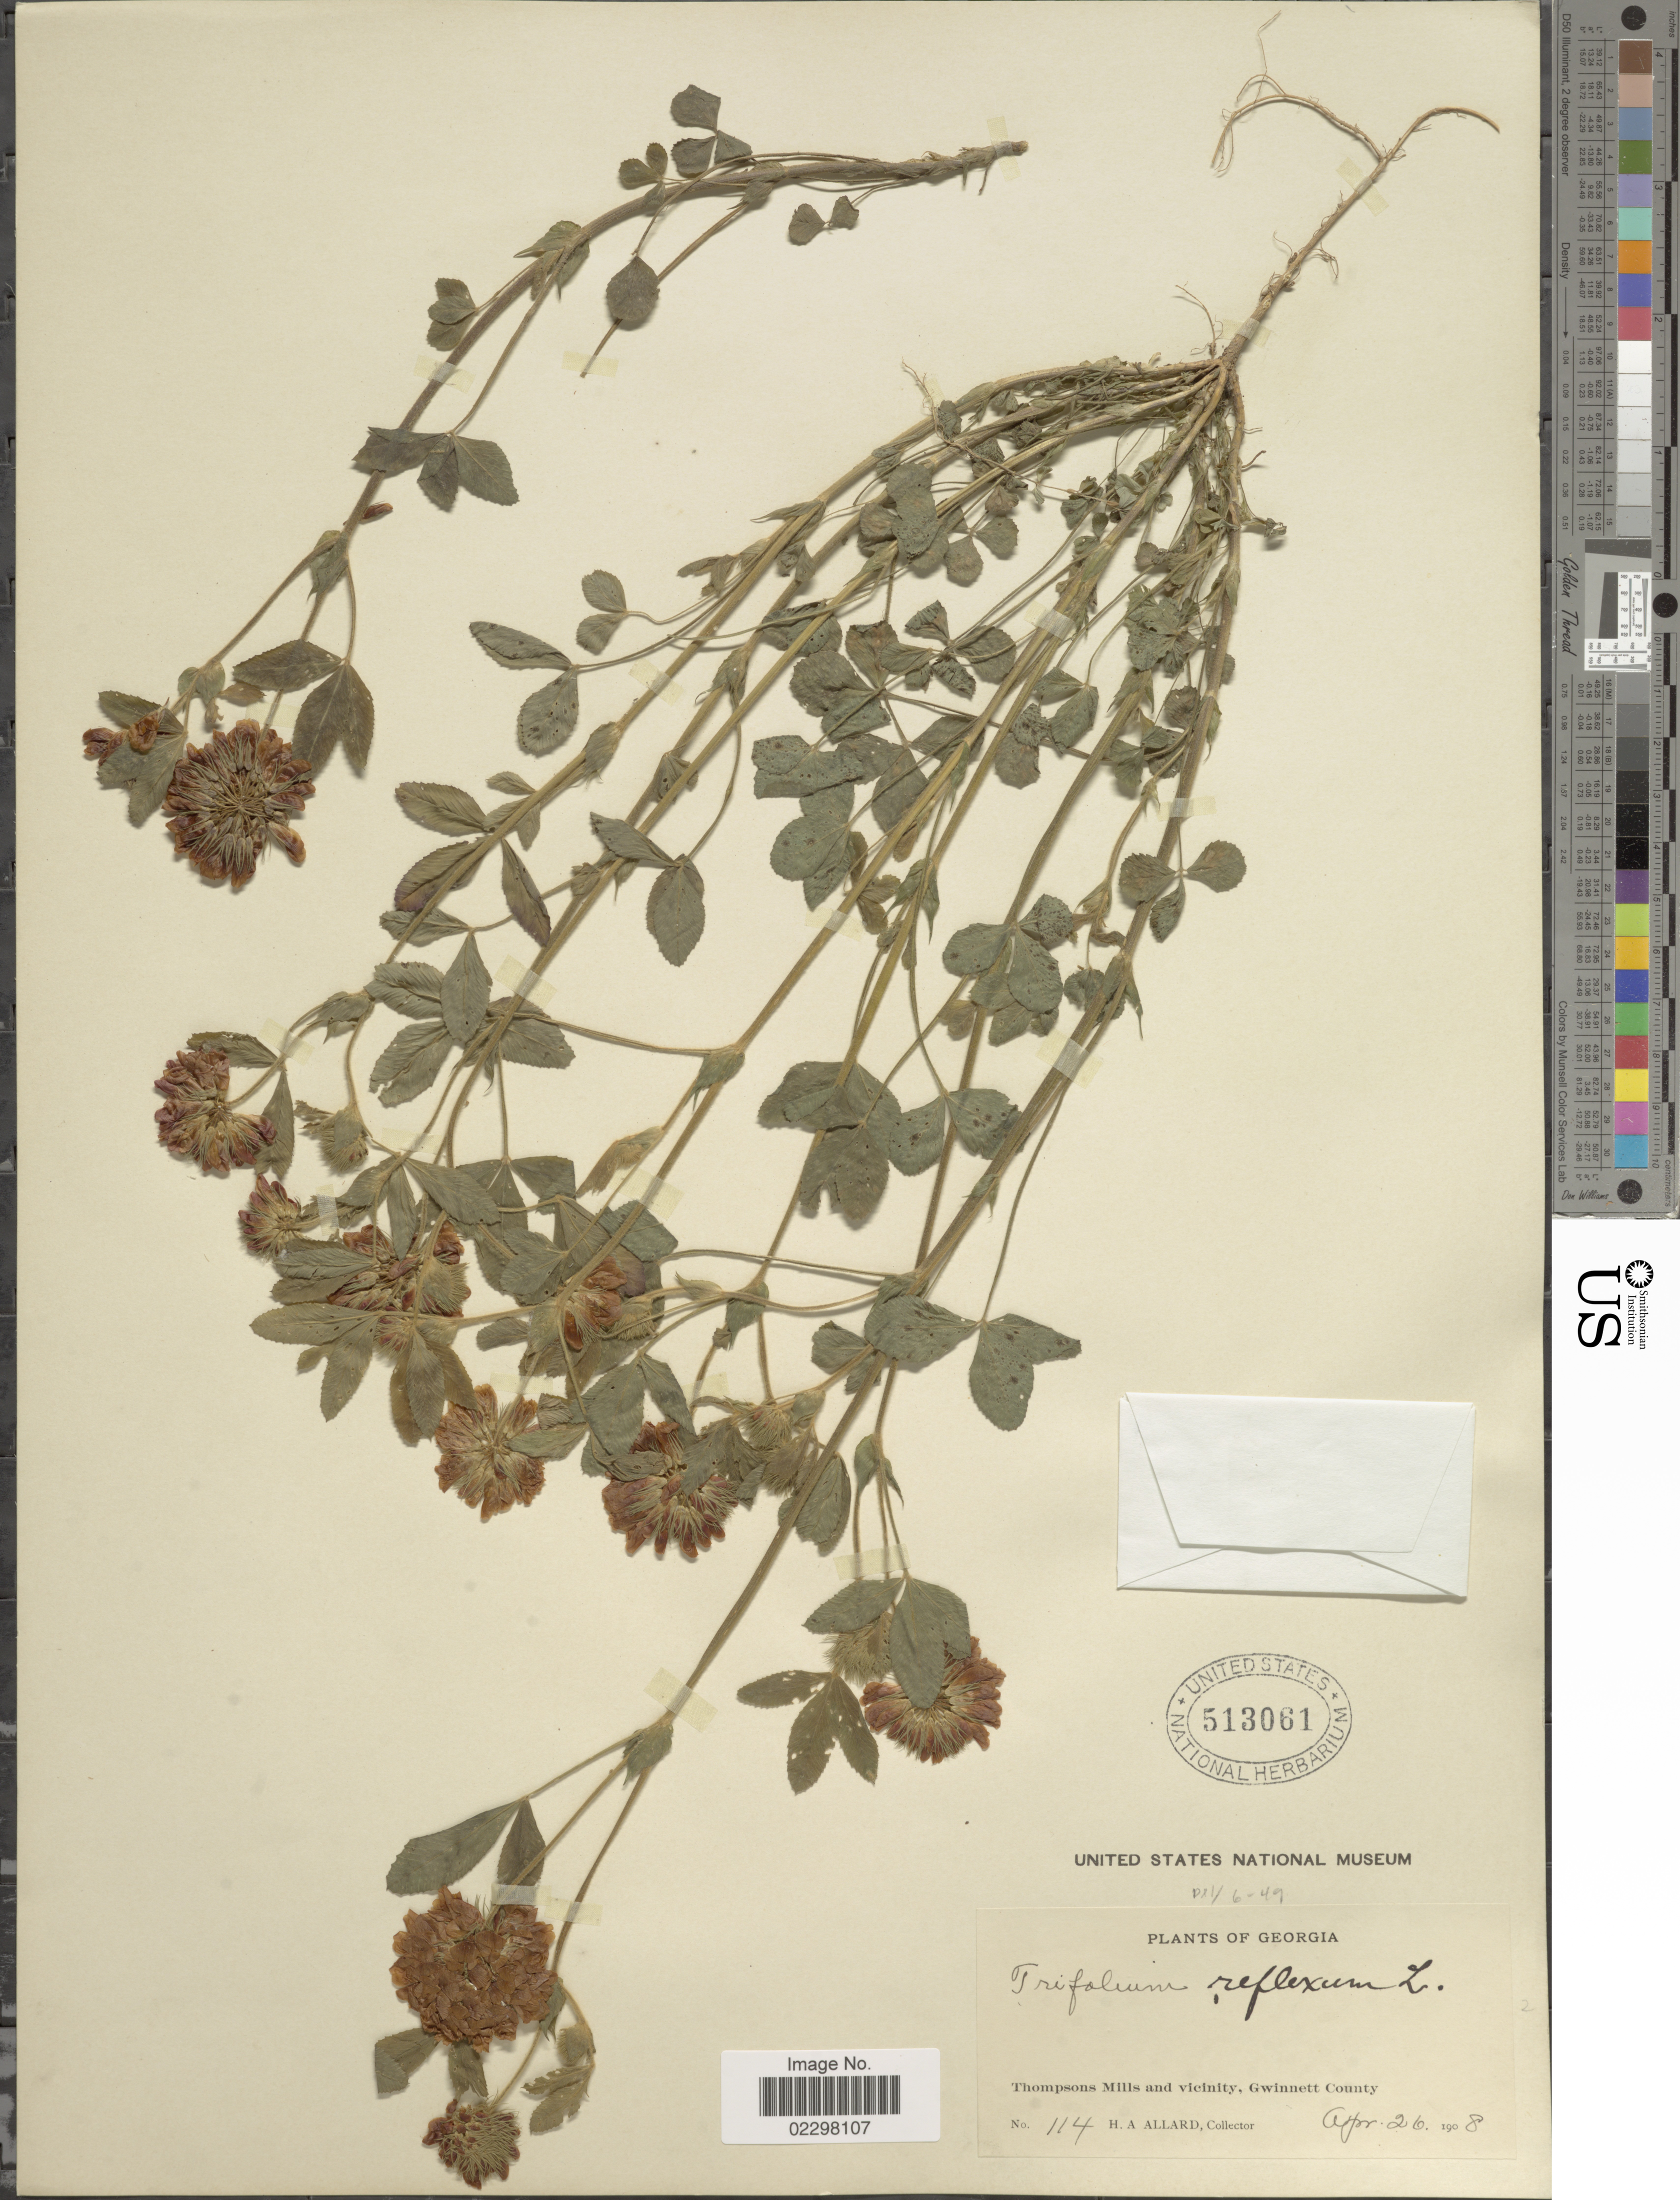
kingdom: Plantae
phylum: Tracheophyta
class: Magnoliopsida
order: Fabales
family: Fabaceae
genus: Trifolium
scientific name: Trifolium reflexum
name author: L.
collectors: H. A. Allard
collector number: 114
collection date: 1908-04-26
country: United States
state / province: Georgia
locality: Thompsons Mills and vicinity, Gwinnett County.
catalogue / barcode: US 513061